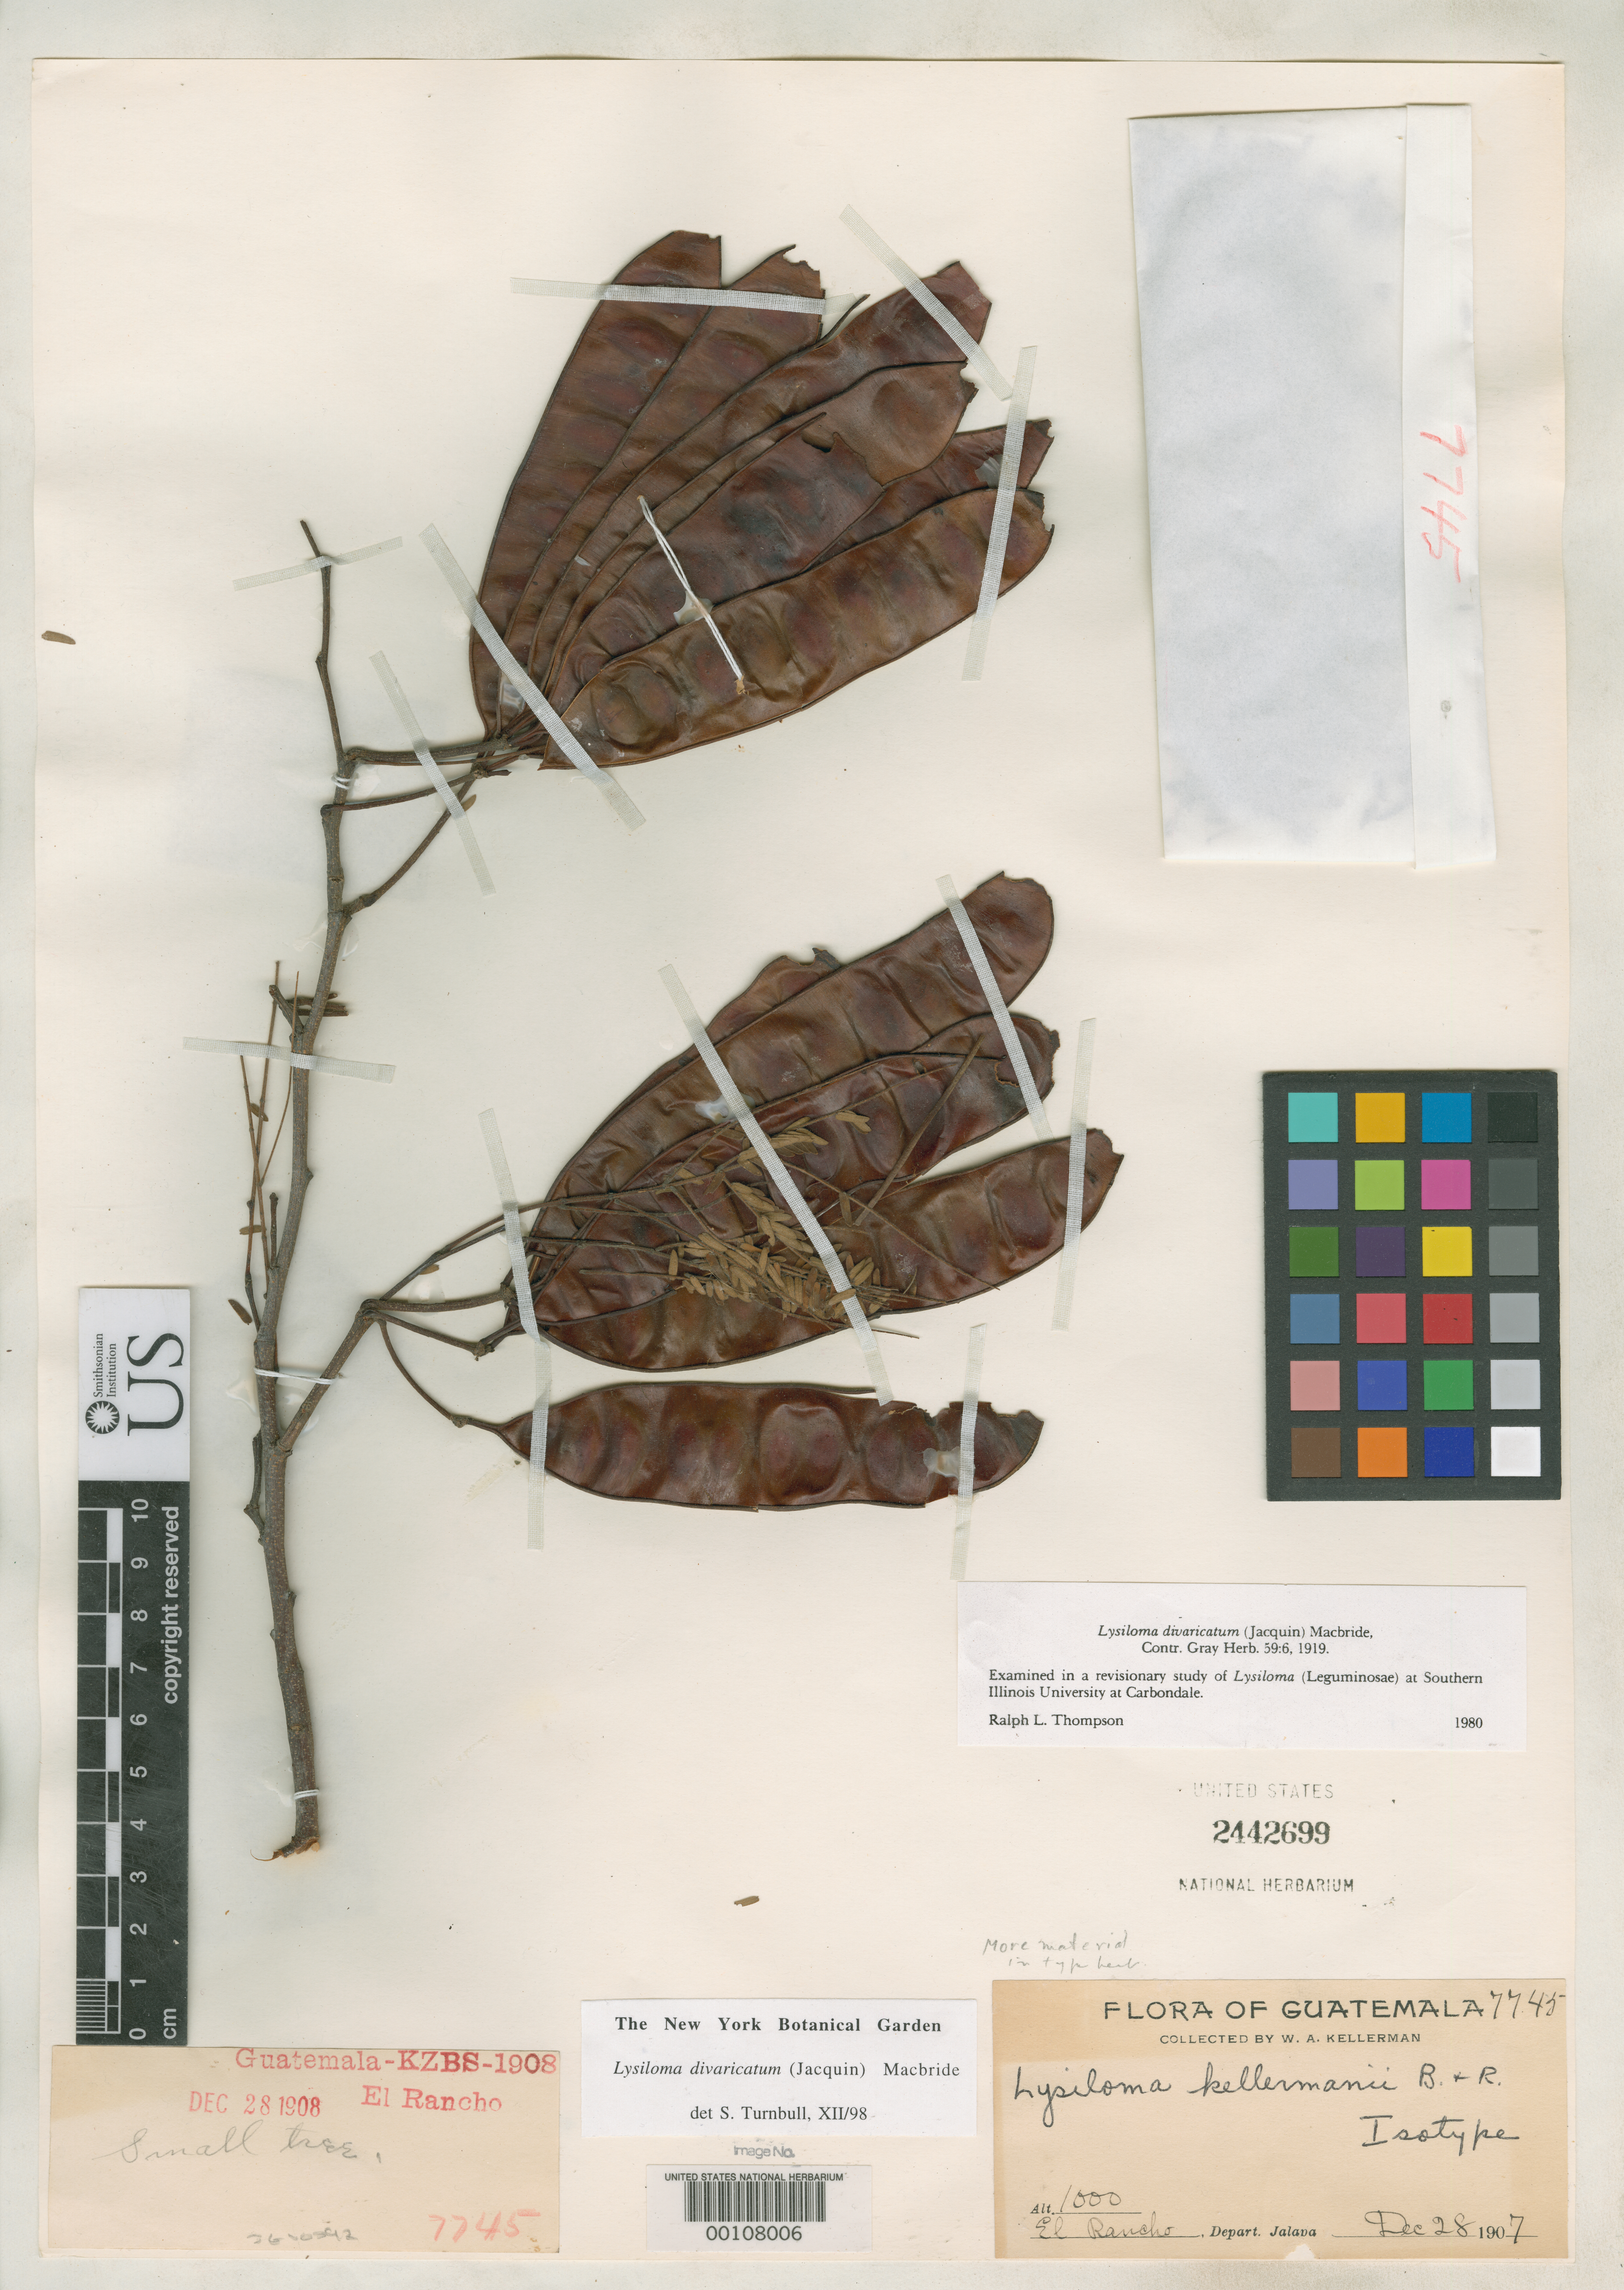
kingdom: Plantae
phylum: Tracheophyta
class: Magnoliopsida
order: Fabales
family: Fabaceae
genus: Lysiloma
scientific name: Lysiloma kellermanii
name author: Britton & Rose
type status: Isotype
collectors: W. A. Kellerman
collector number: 7745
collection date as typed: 28 Dec 1907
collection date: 1907-12-28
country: Guatemala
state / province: Jalapa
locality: El Rancho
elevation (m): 1000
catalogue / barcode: US 2442699